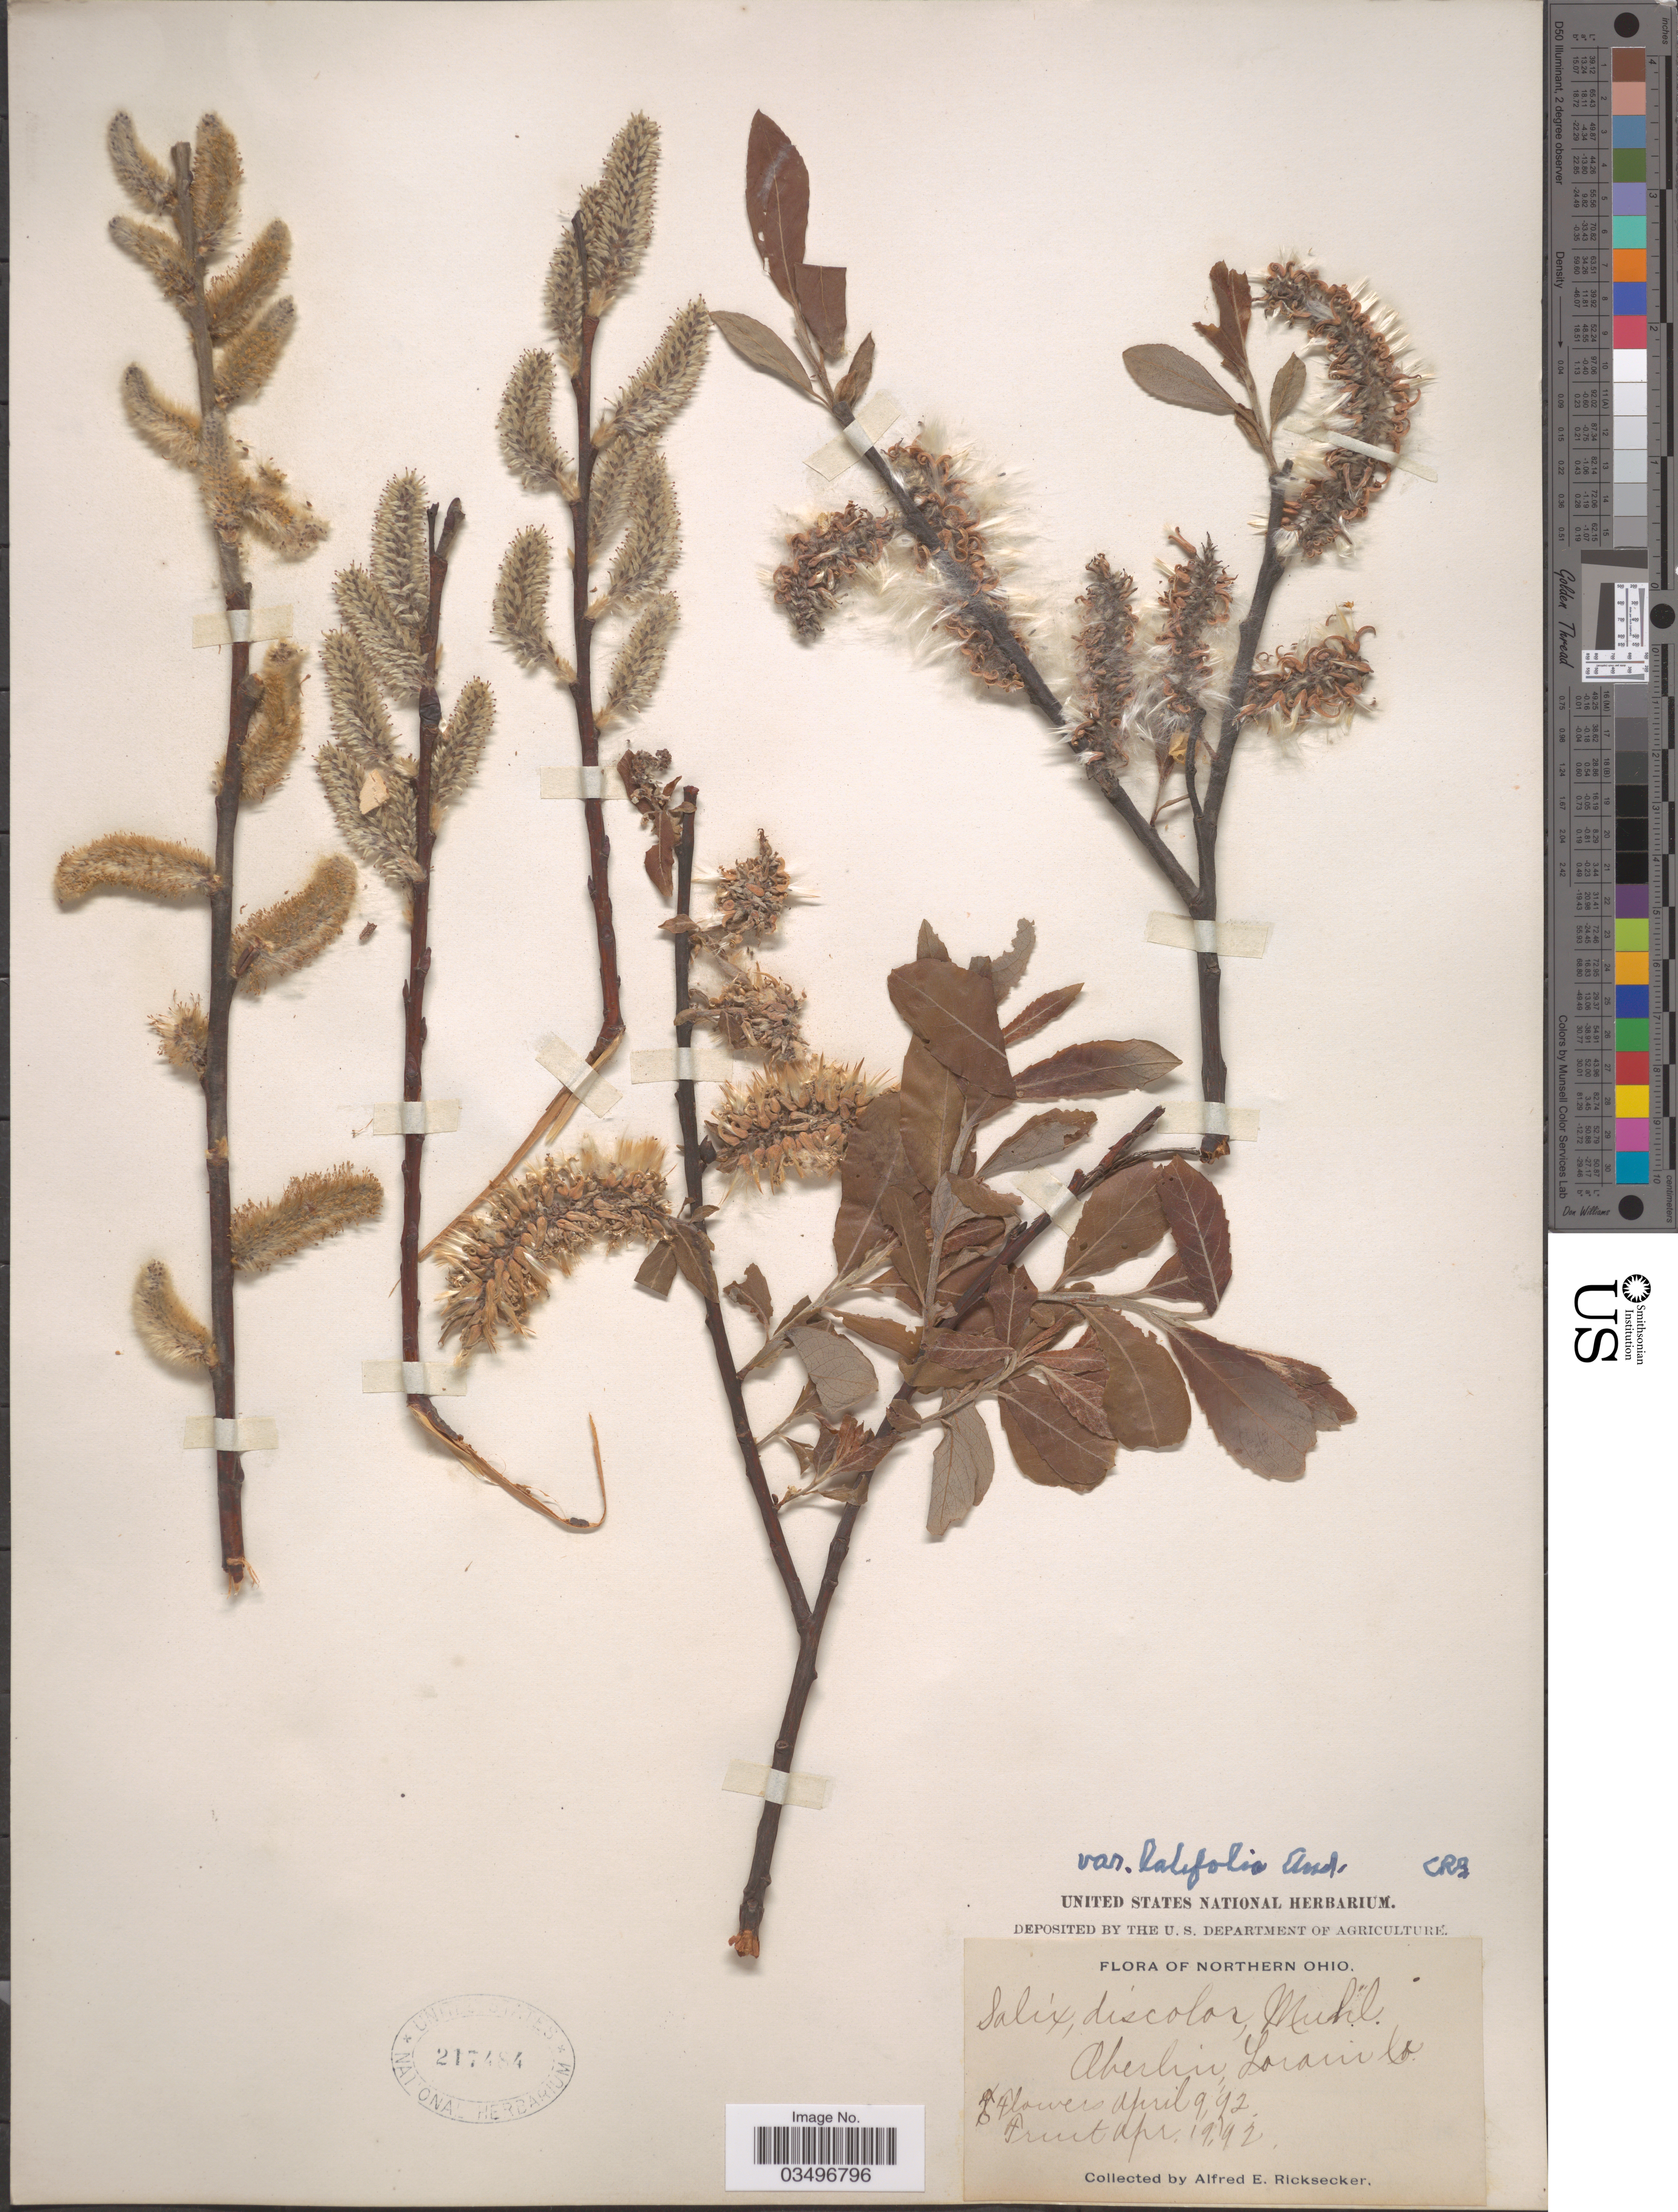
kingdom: Plantae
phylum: Tracheophyta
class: Magnoliopsida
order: Malpighiales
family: Salicaceae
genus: Salix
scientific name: Salix discolor var. latifolia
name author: Andersson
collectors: A. E. Ricksecker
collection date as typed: Transcribed d/m/y: 9/4/92 to 19/4/92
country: United States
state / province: Ohio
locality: Northern Ohio. Oberlin, Lorain Co.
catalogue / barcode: US 217484